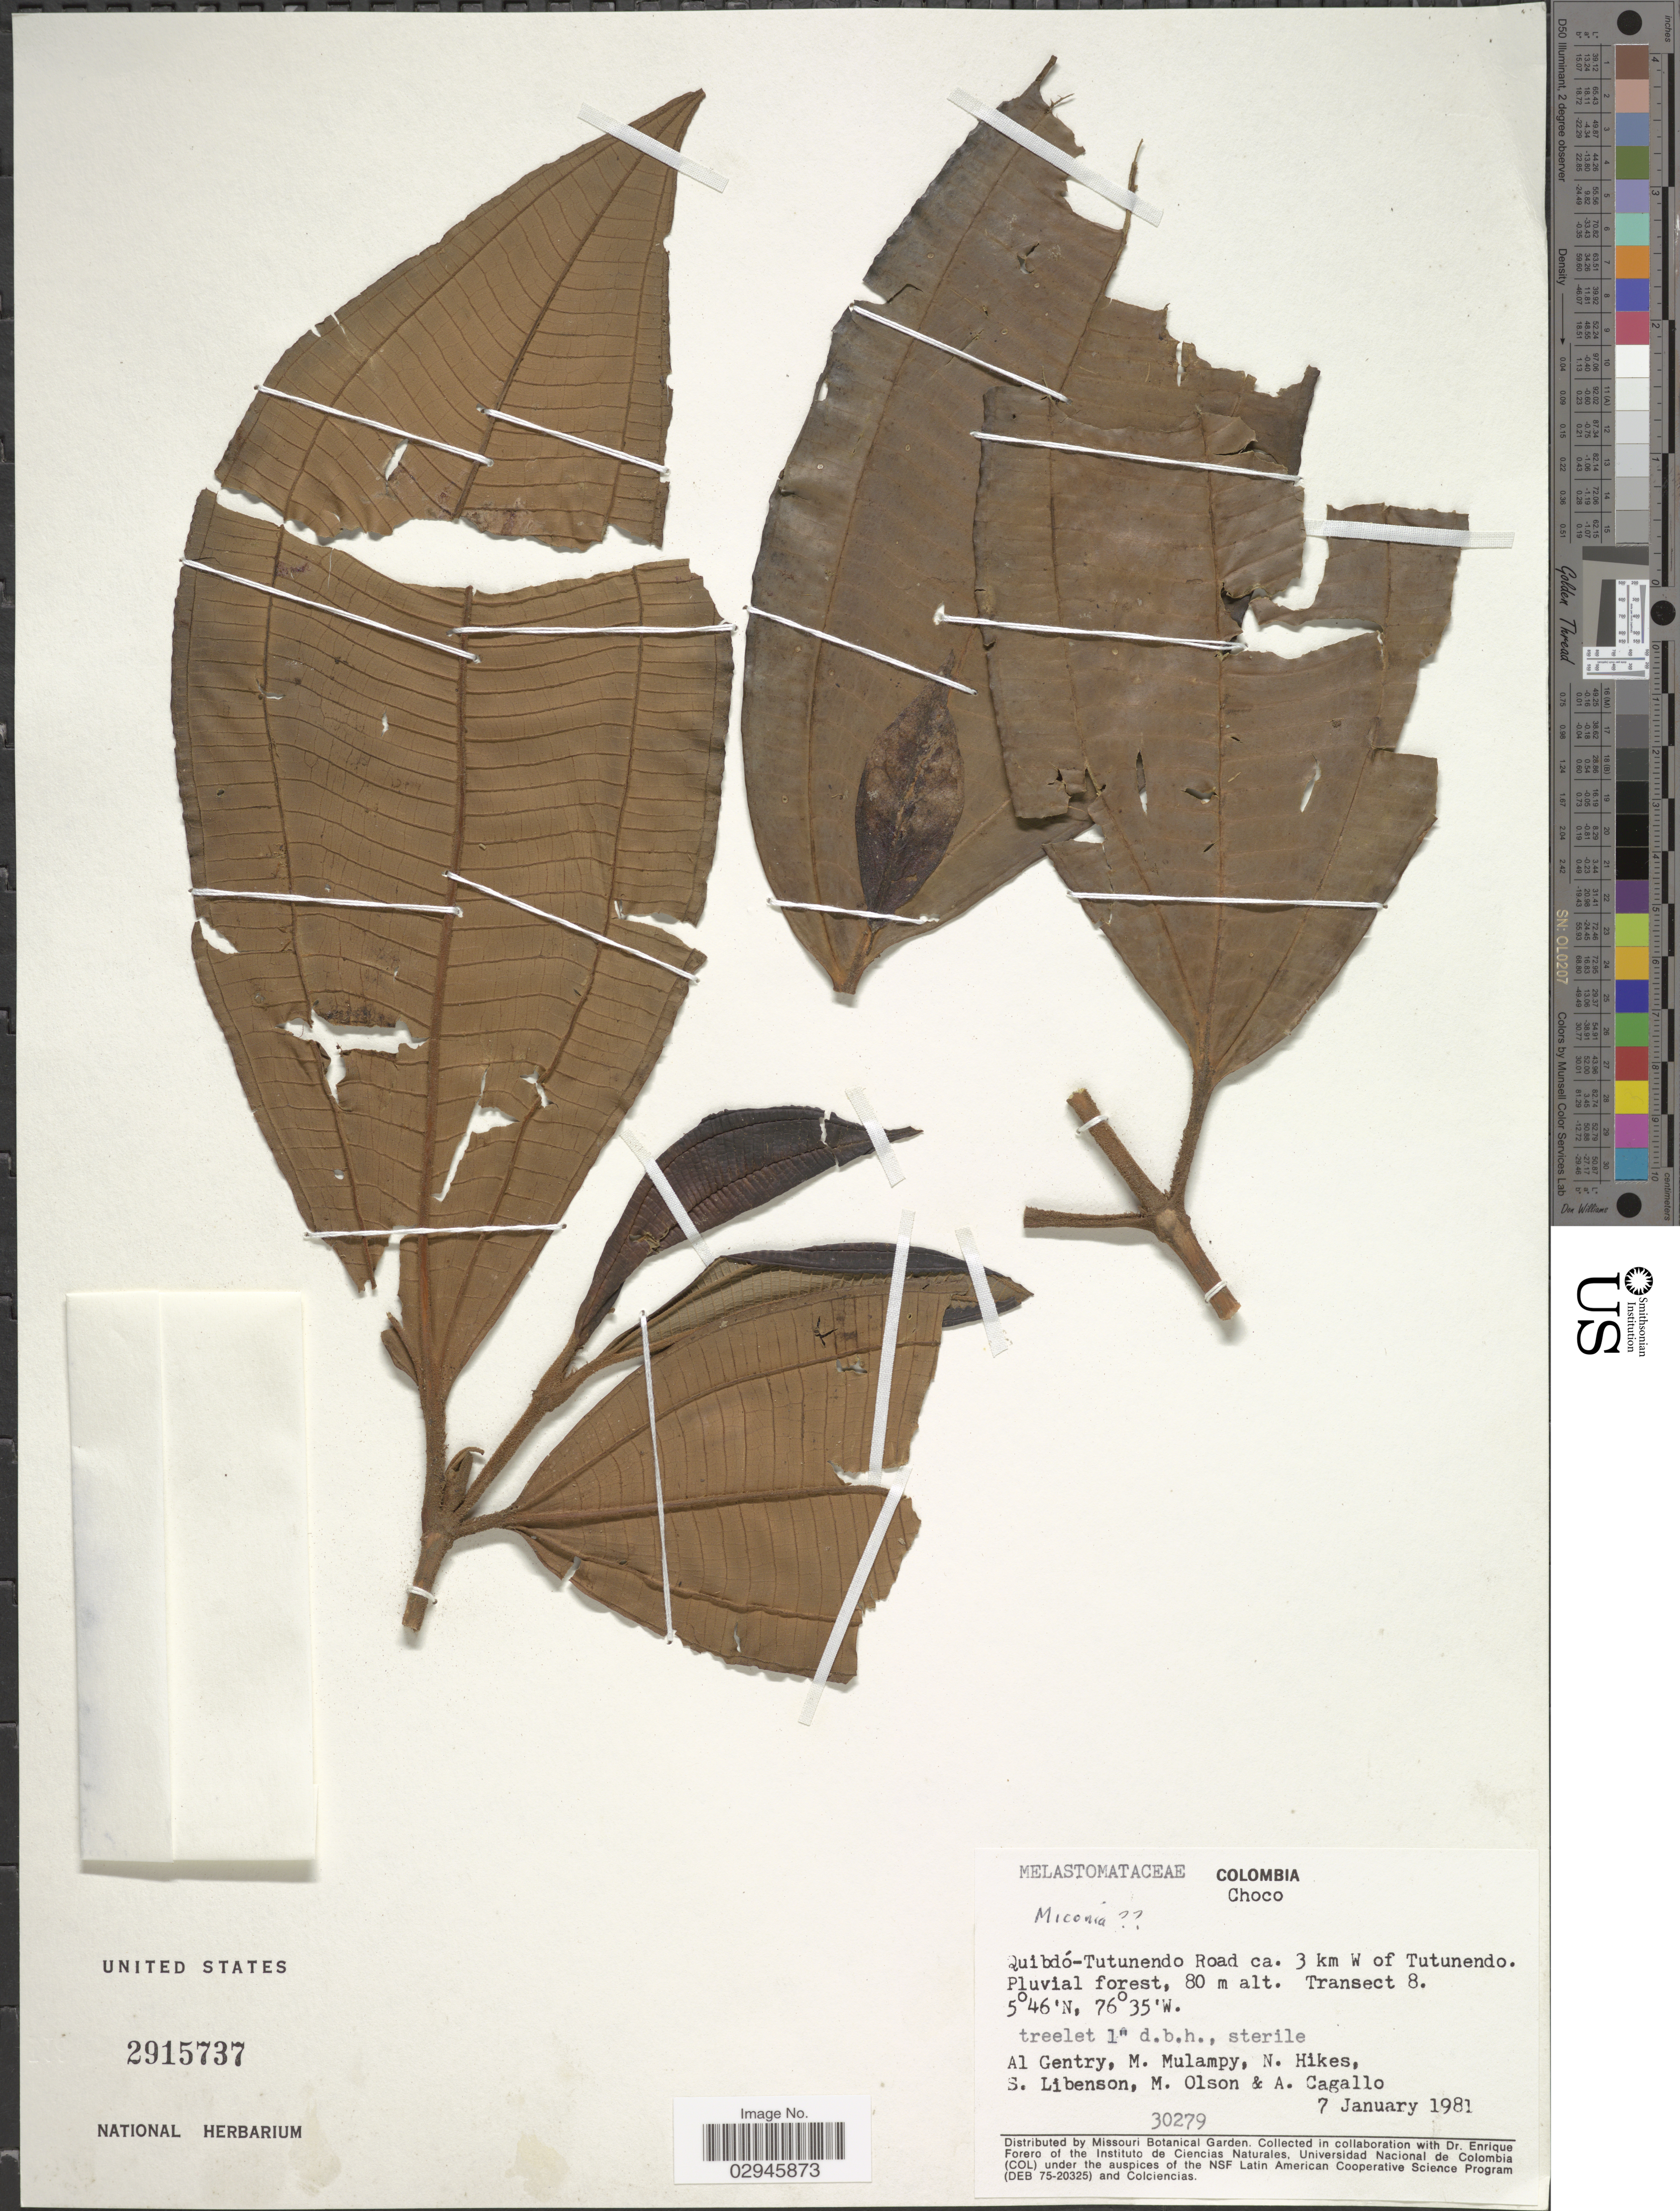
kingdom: Plantae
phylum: Tracheophyta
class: Magnoliopsida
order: Myrtales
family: Melastomataceae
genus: Miconia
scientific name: Miconia sp.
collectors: A. H. Gentry, M. Mulampy, N. Hikes, S. Libenson & et al.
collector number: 30279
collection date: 1981-01-07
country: Colombia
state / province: Chocó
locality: Quibdó-Tutunendo Road ca. 3 km W of Tutunendo. Pluvial forest. Transect 8.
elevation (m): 80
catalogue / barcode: US 2915737